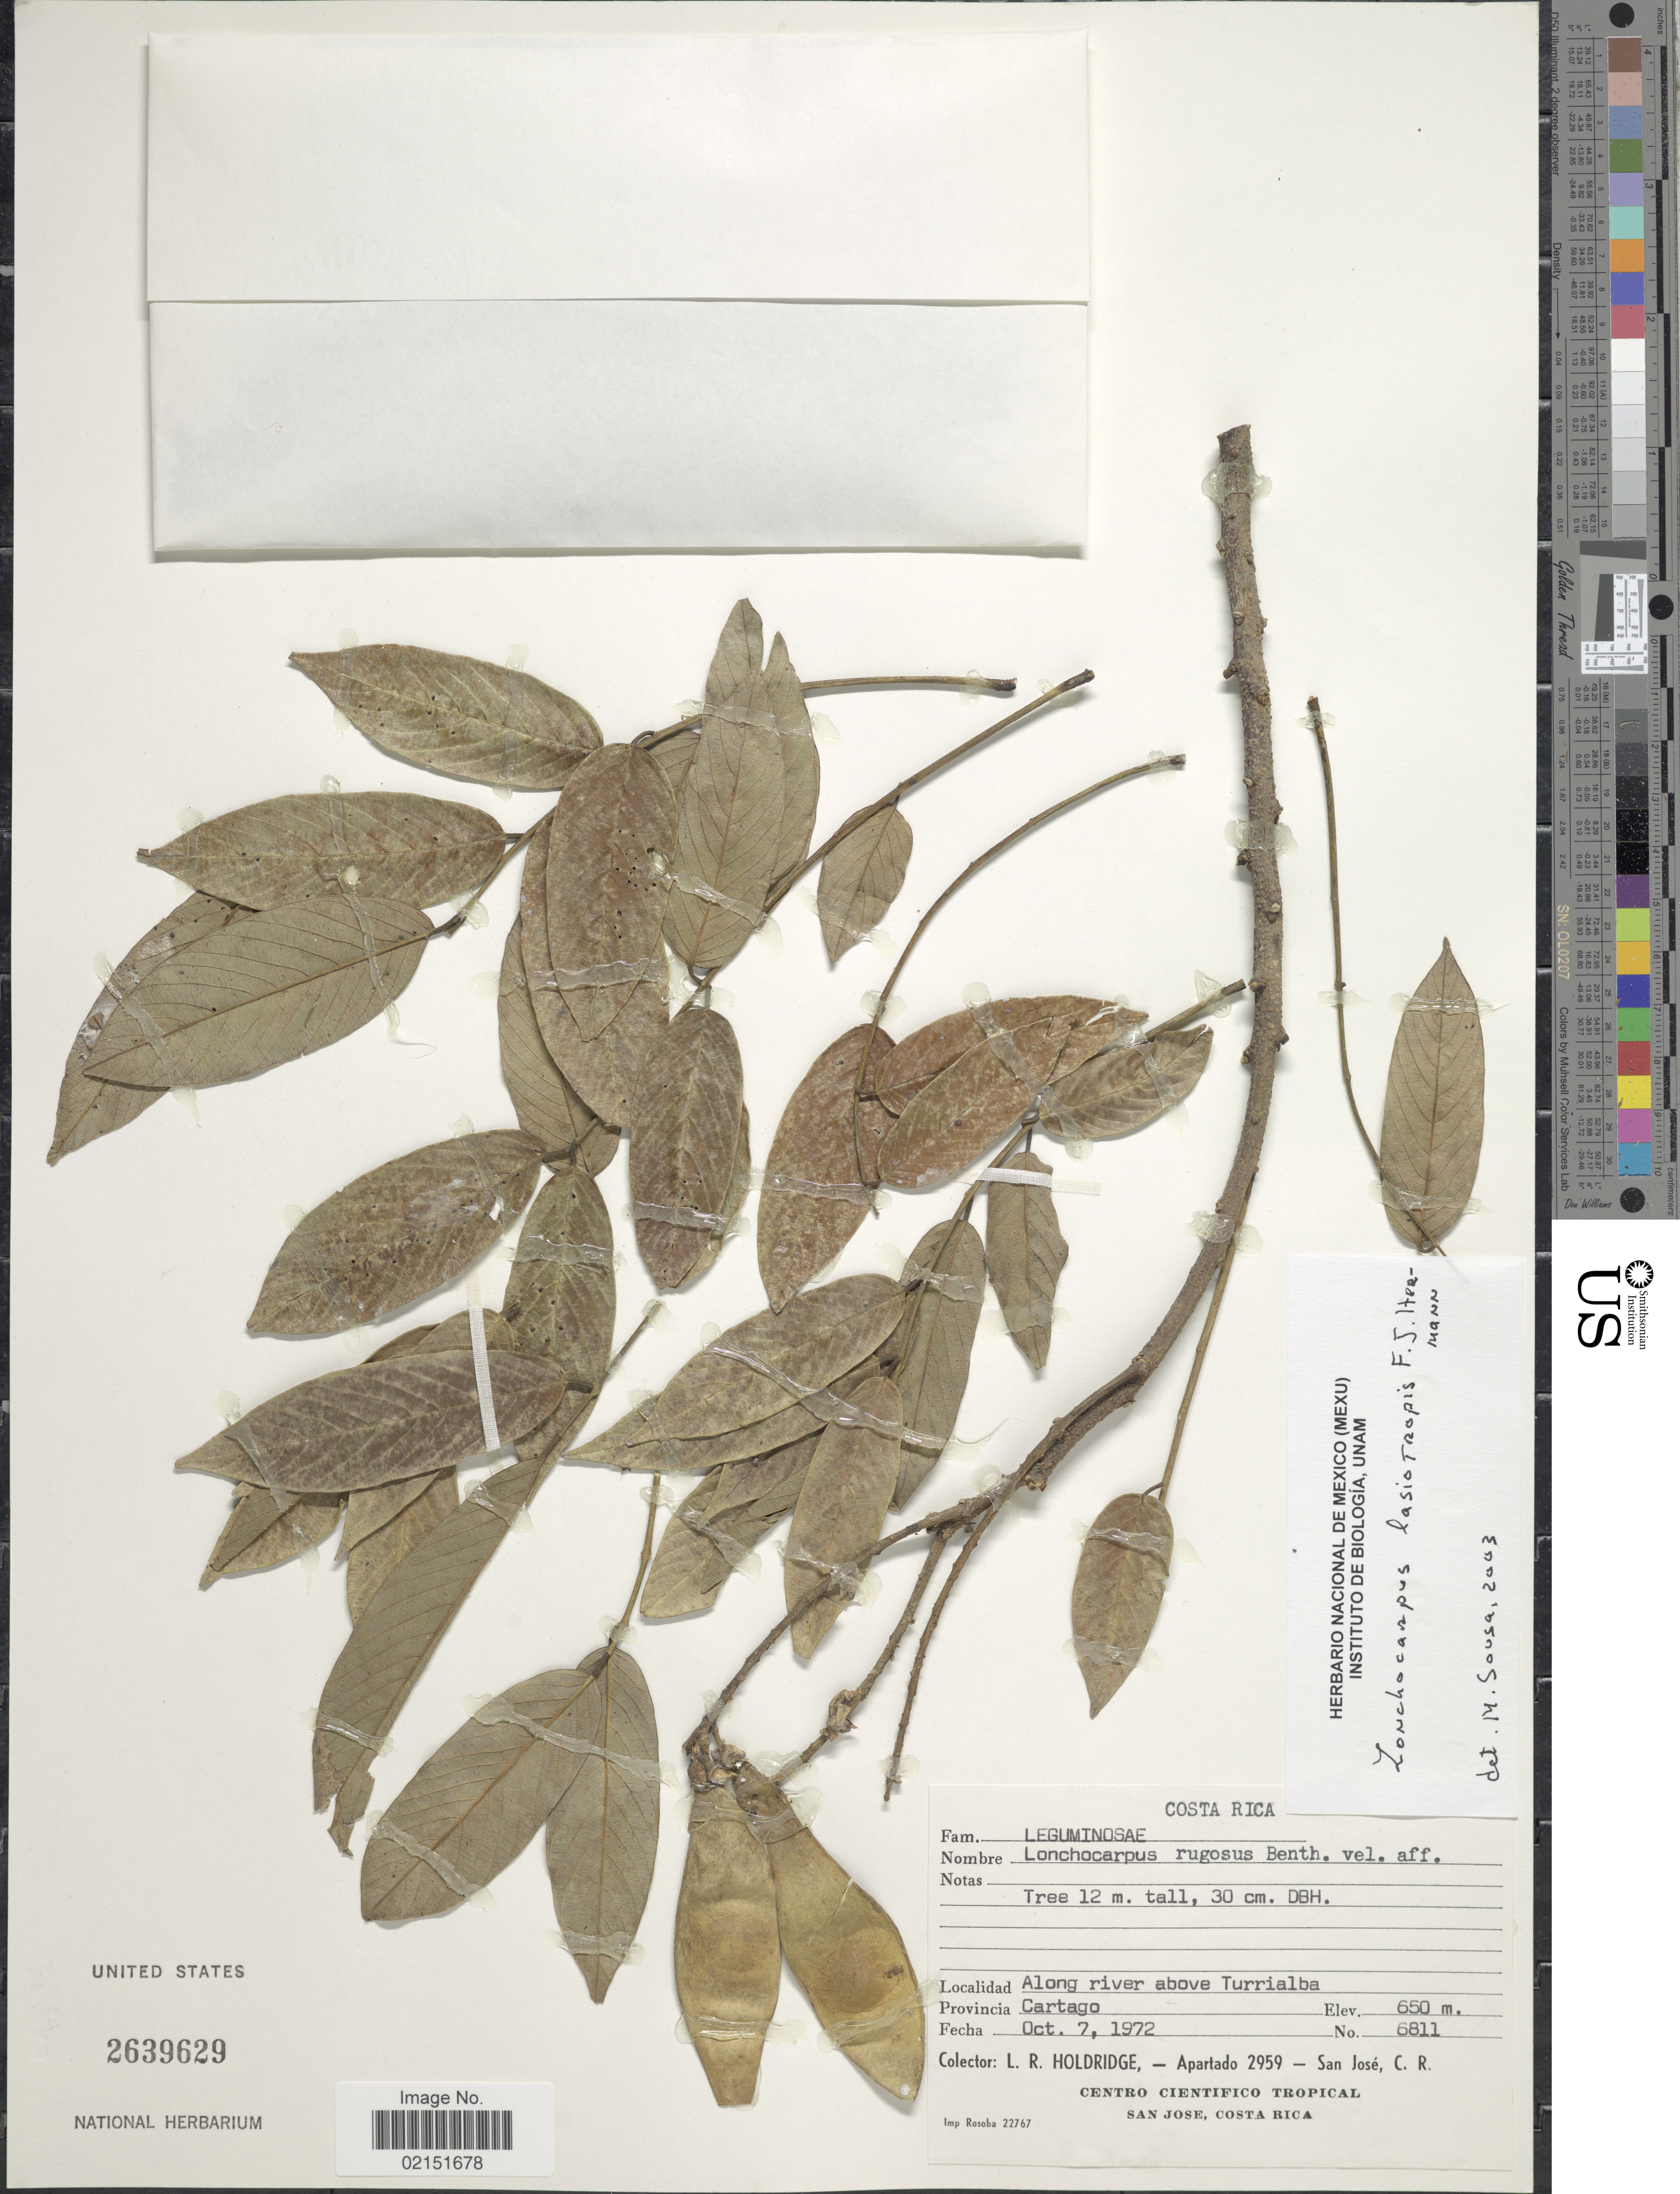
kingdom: Plantae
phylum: Tracheophyta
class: Magnoliopsida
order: Fabales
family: Fabaceae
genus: Lonchocarpus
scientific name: Lonchocarpus lasiotropis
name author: F.J. Herm.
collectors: L. Holdridge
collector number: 6811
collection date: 1972-10-07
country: Costa Rica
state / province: Cartago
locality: Along river above Turrialba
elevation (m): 650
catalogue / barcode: US 2639629